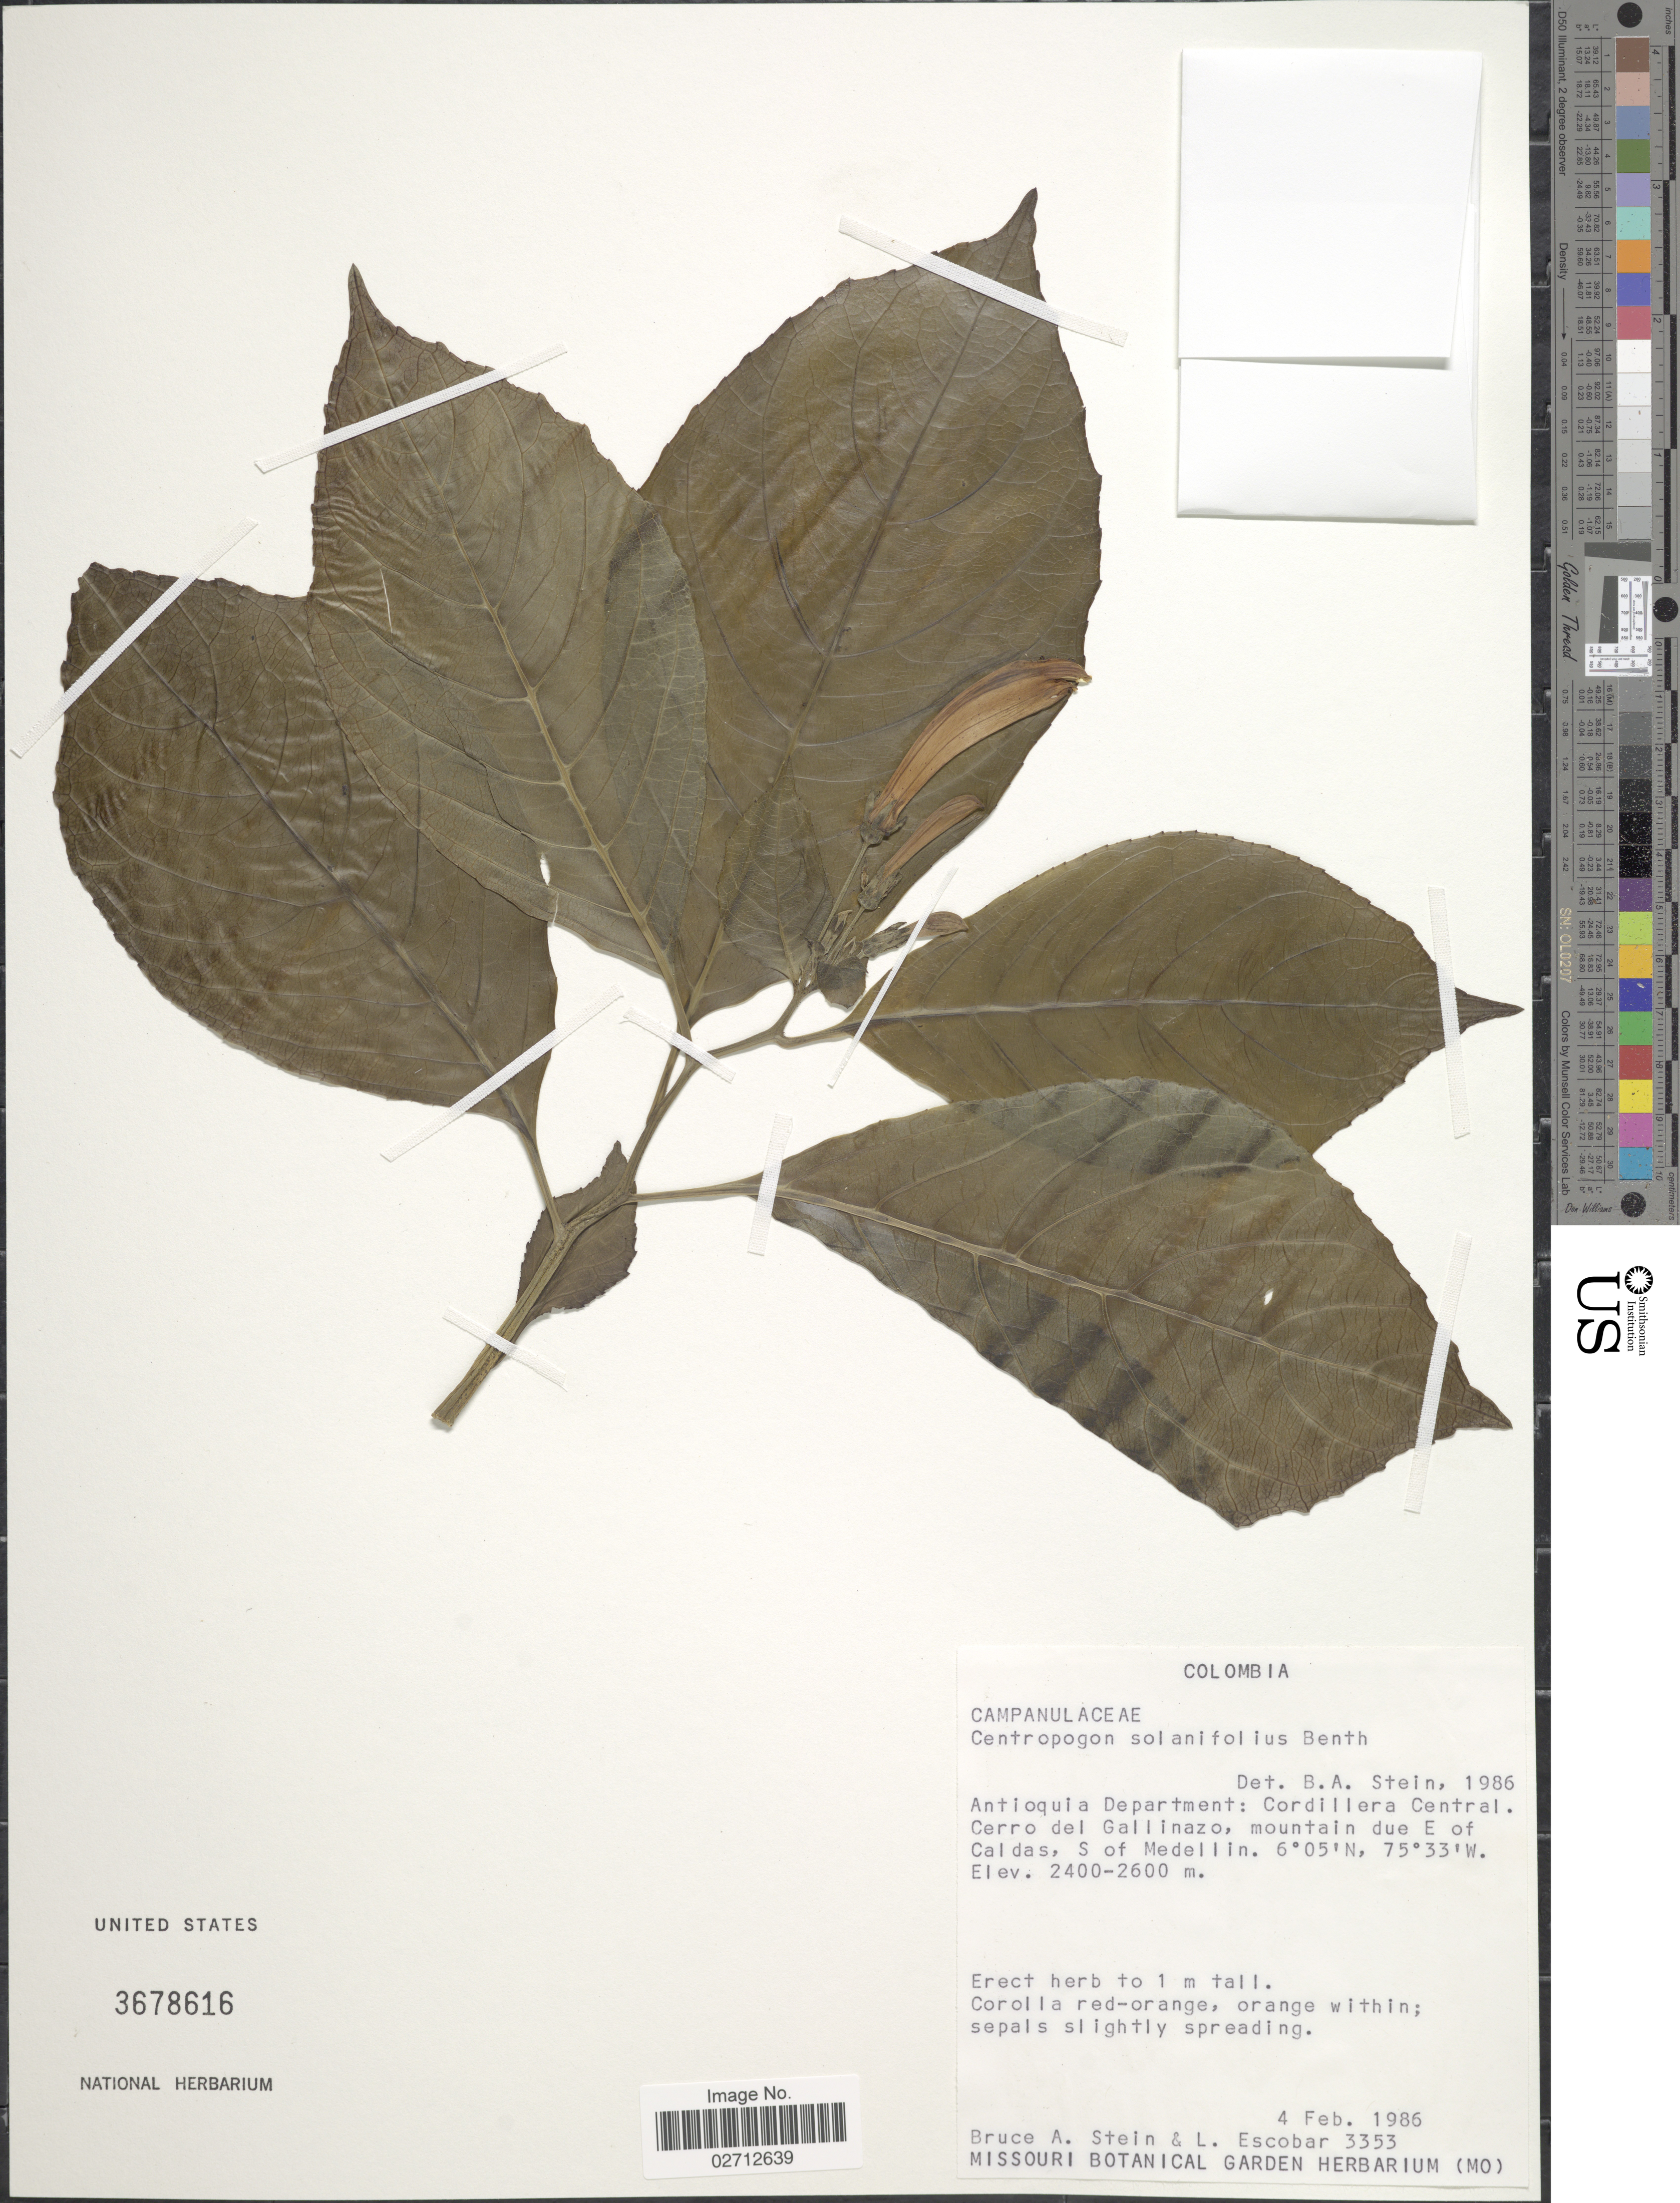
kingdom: Plantae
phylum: Tracheophyta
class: Magnoliopsida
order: Asterales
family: Campanulaceae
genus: Centropogon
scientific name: Centropogon solanifolius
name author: Benth.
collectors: B. A. Stein & L. Escobar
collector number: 3353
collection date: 1986-02-04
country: Colombia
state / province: Antioquia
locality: Antioquia Department: Cordillera central. cerro del Gallinazo, mountain due E of Caldas, S of Medellin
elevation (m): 2400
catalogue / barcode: US 3678616